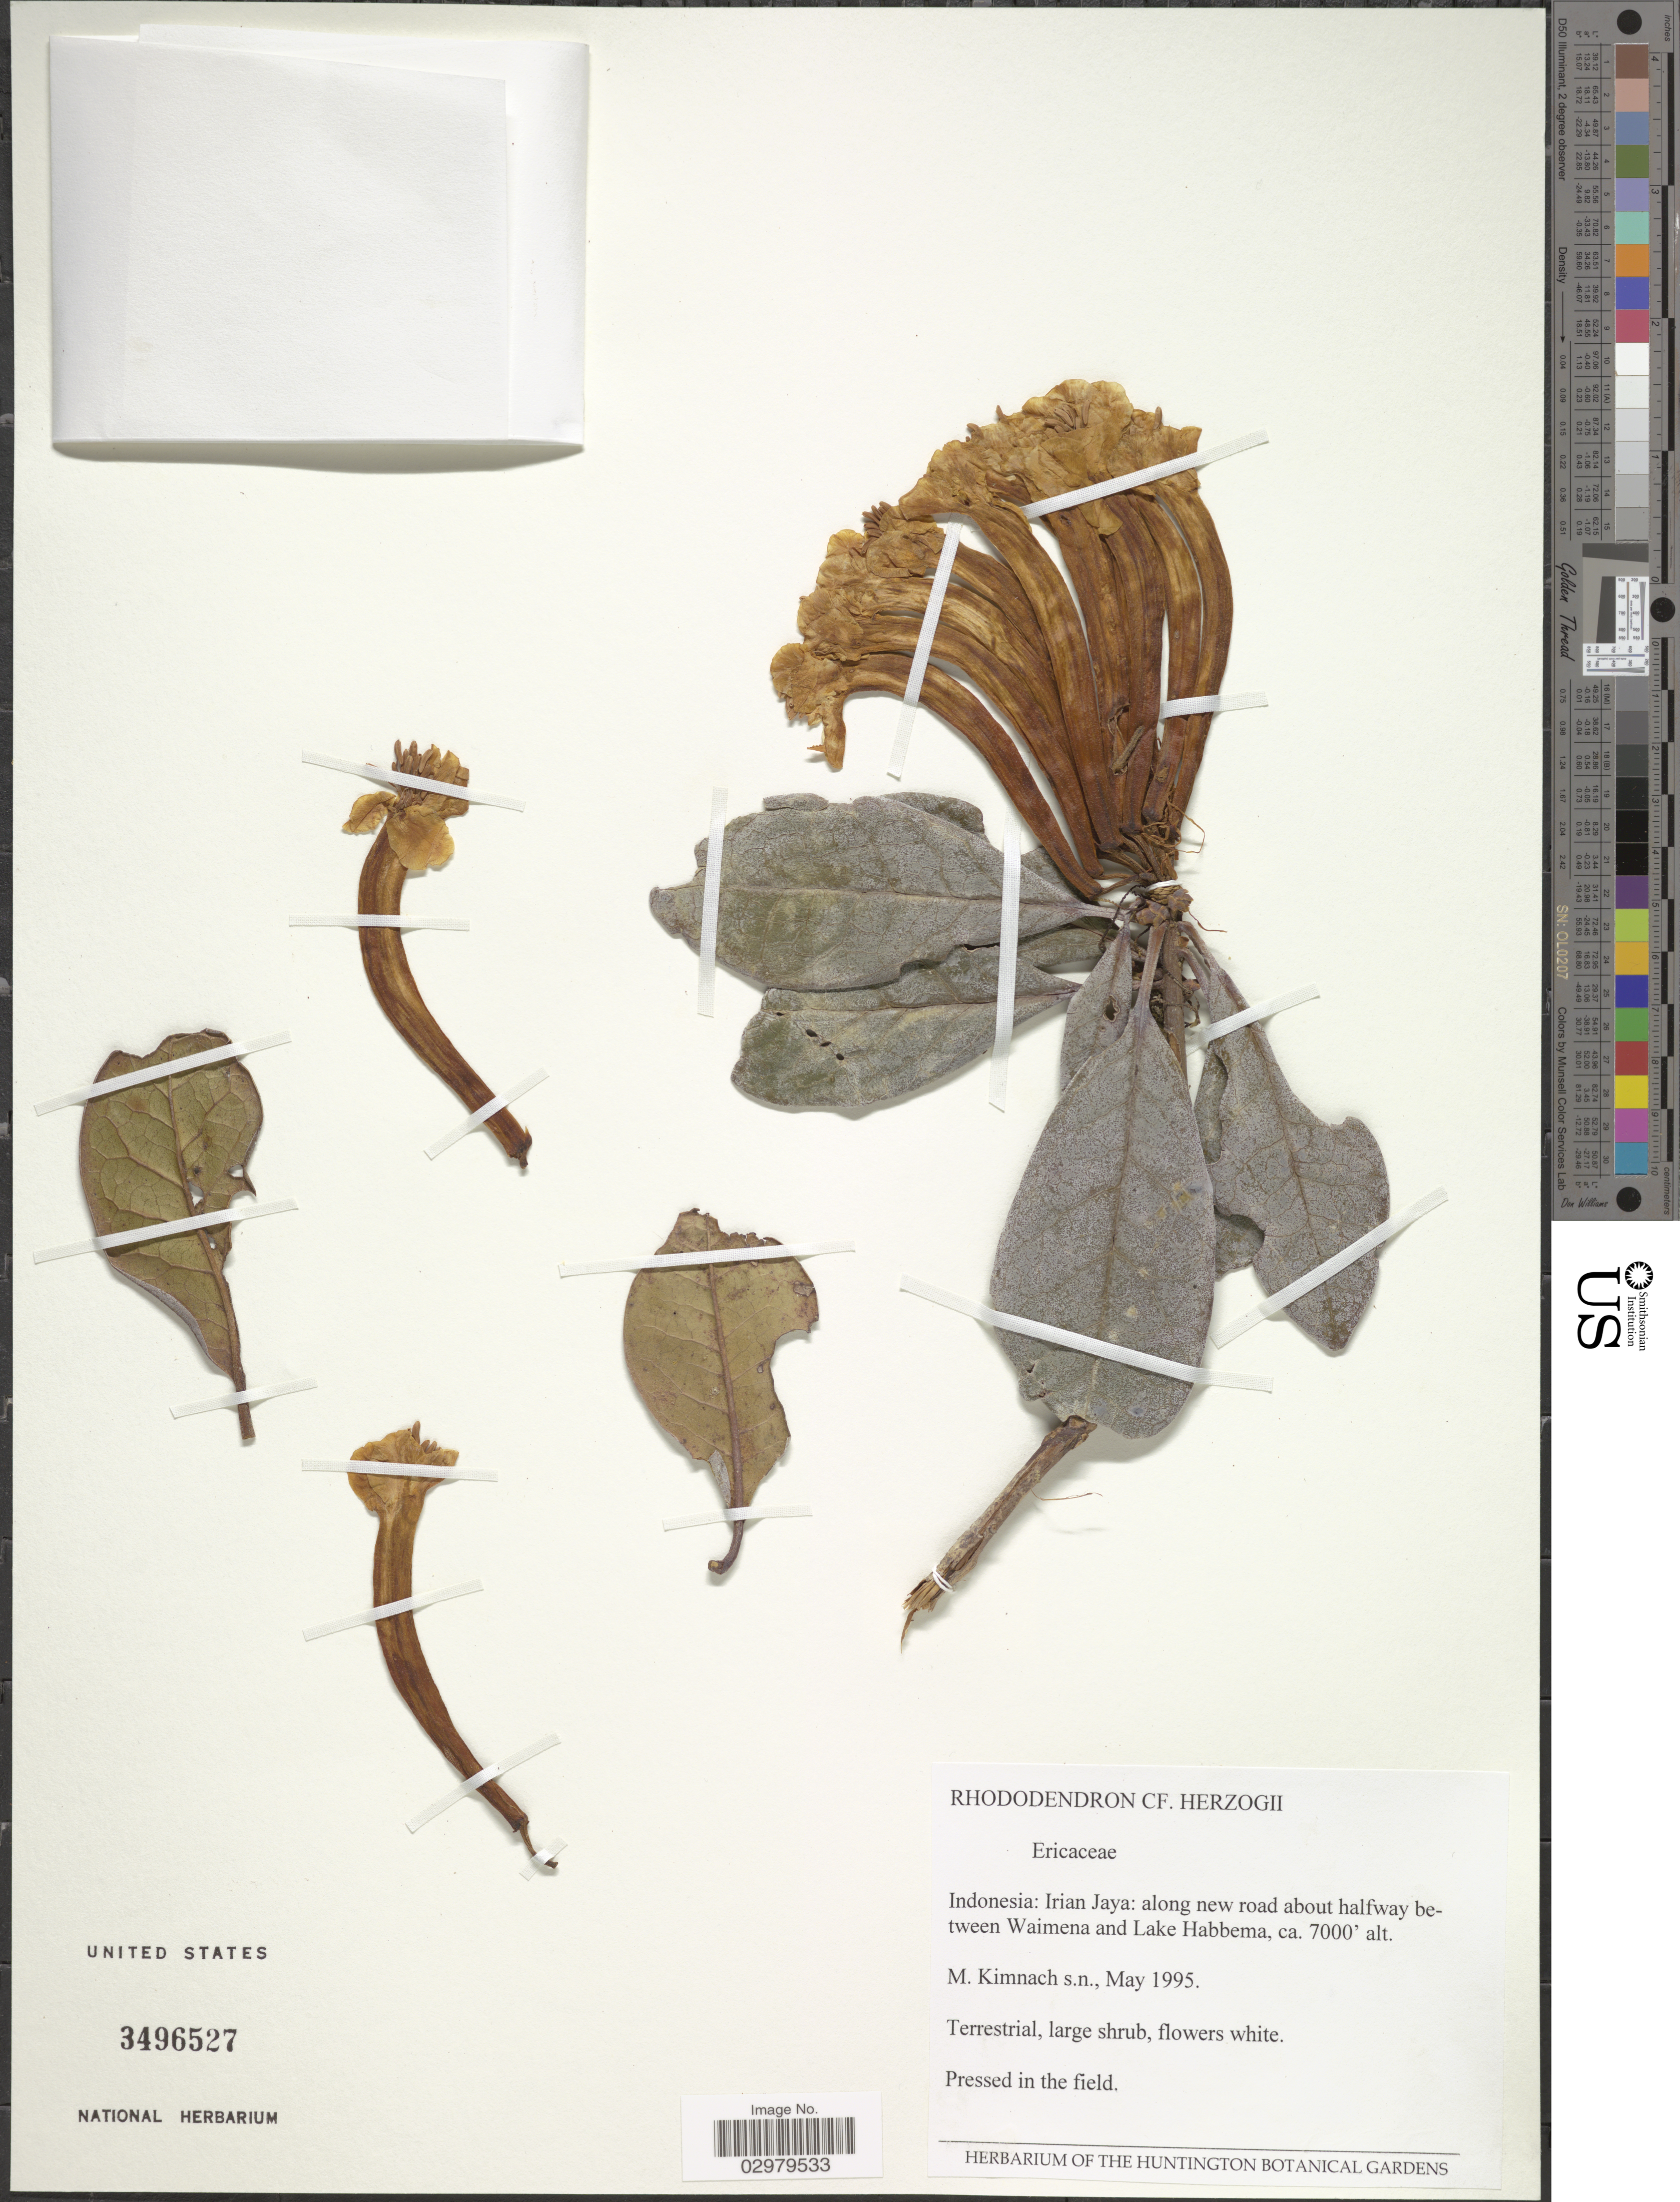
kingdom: Plantae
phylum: Tracheophyta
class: Magnoliopsida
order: Ericales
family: Ericaceae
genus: Rhododendron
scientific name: Rhododendron herzogii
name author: Warb.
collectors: M. W. Kimnach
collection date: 1995-05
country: Indonesia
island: New Guinea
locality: Irian Jaya: along new road about halfway between Waimena and Lake Habbema.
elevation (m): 2134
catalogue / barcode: US 3496527